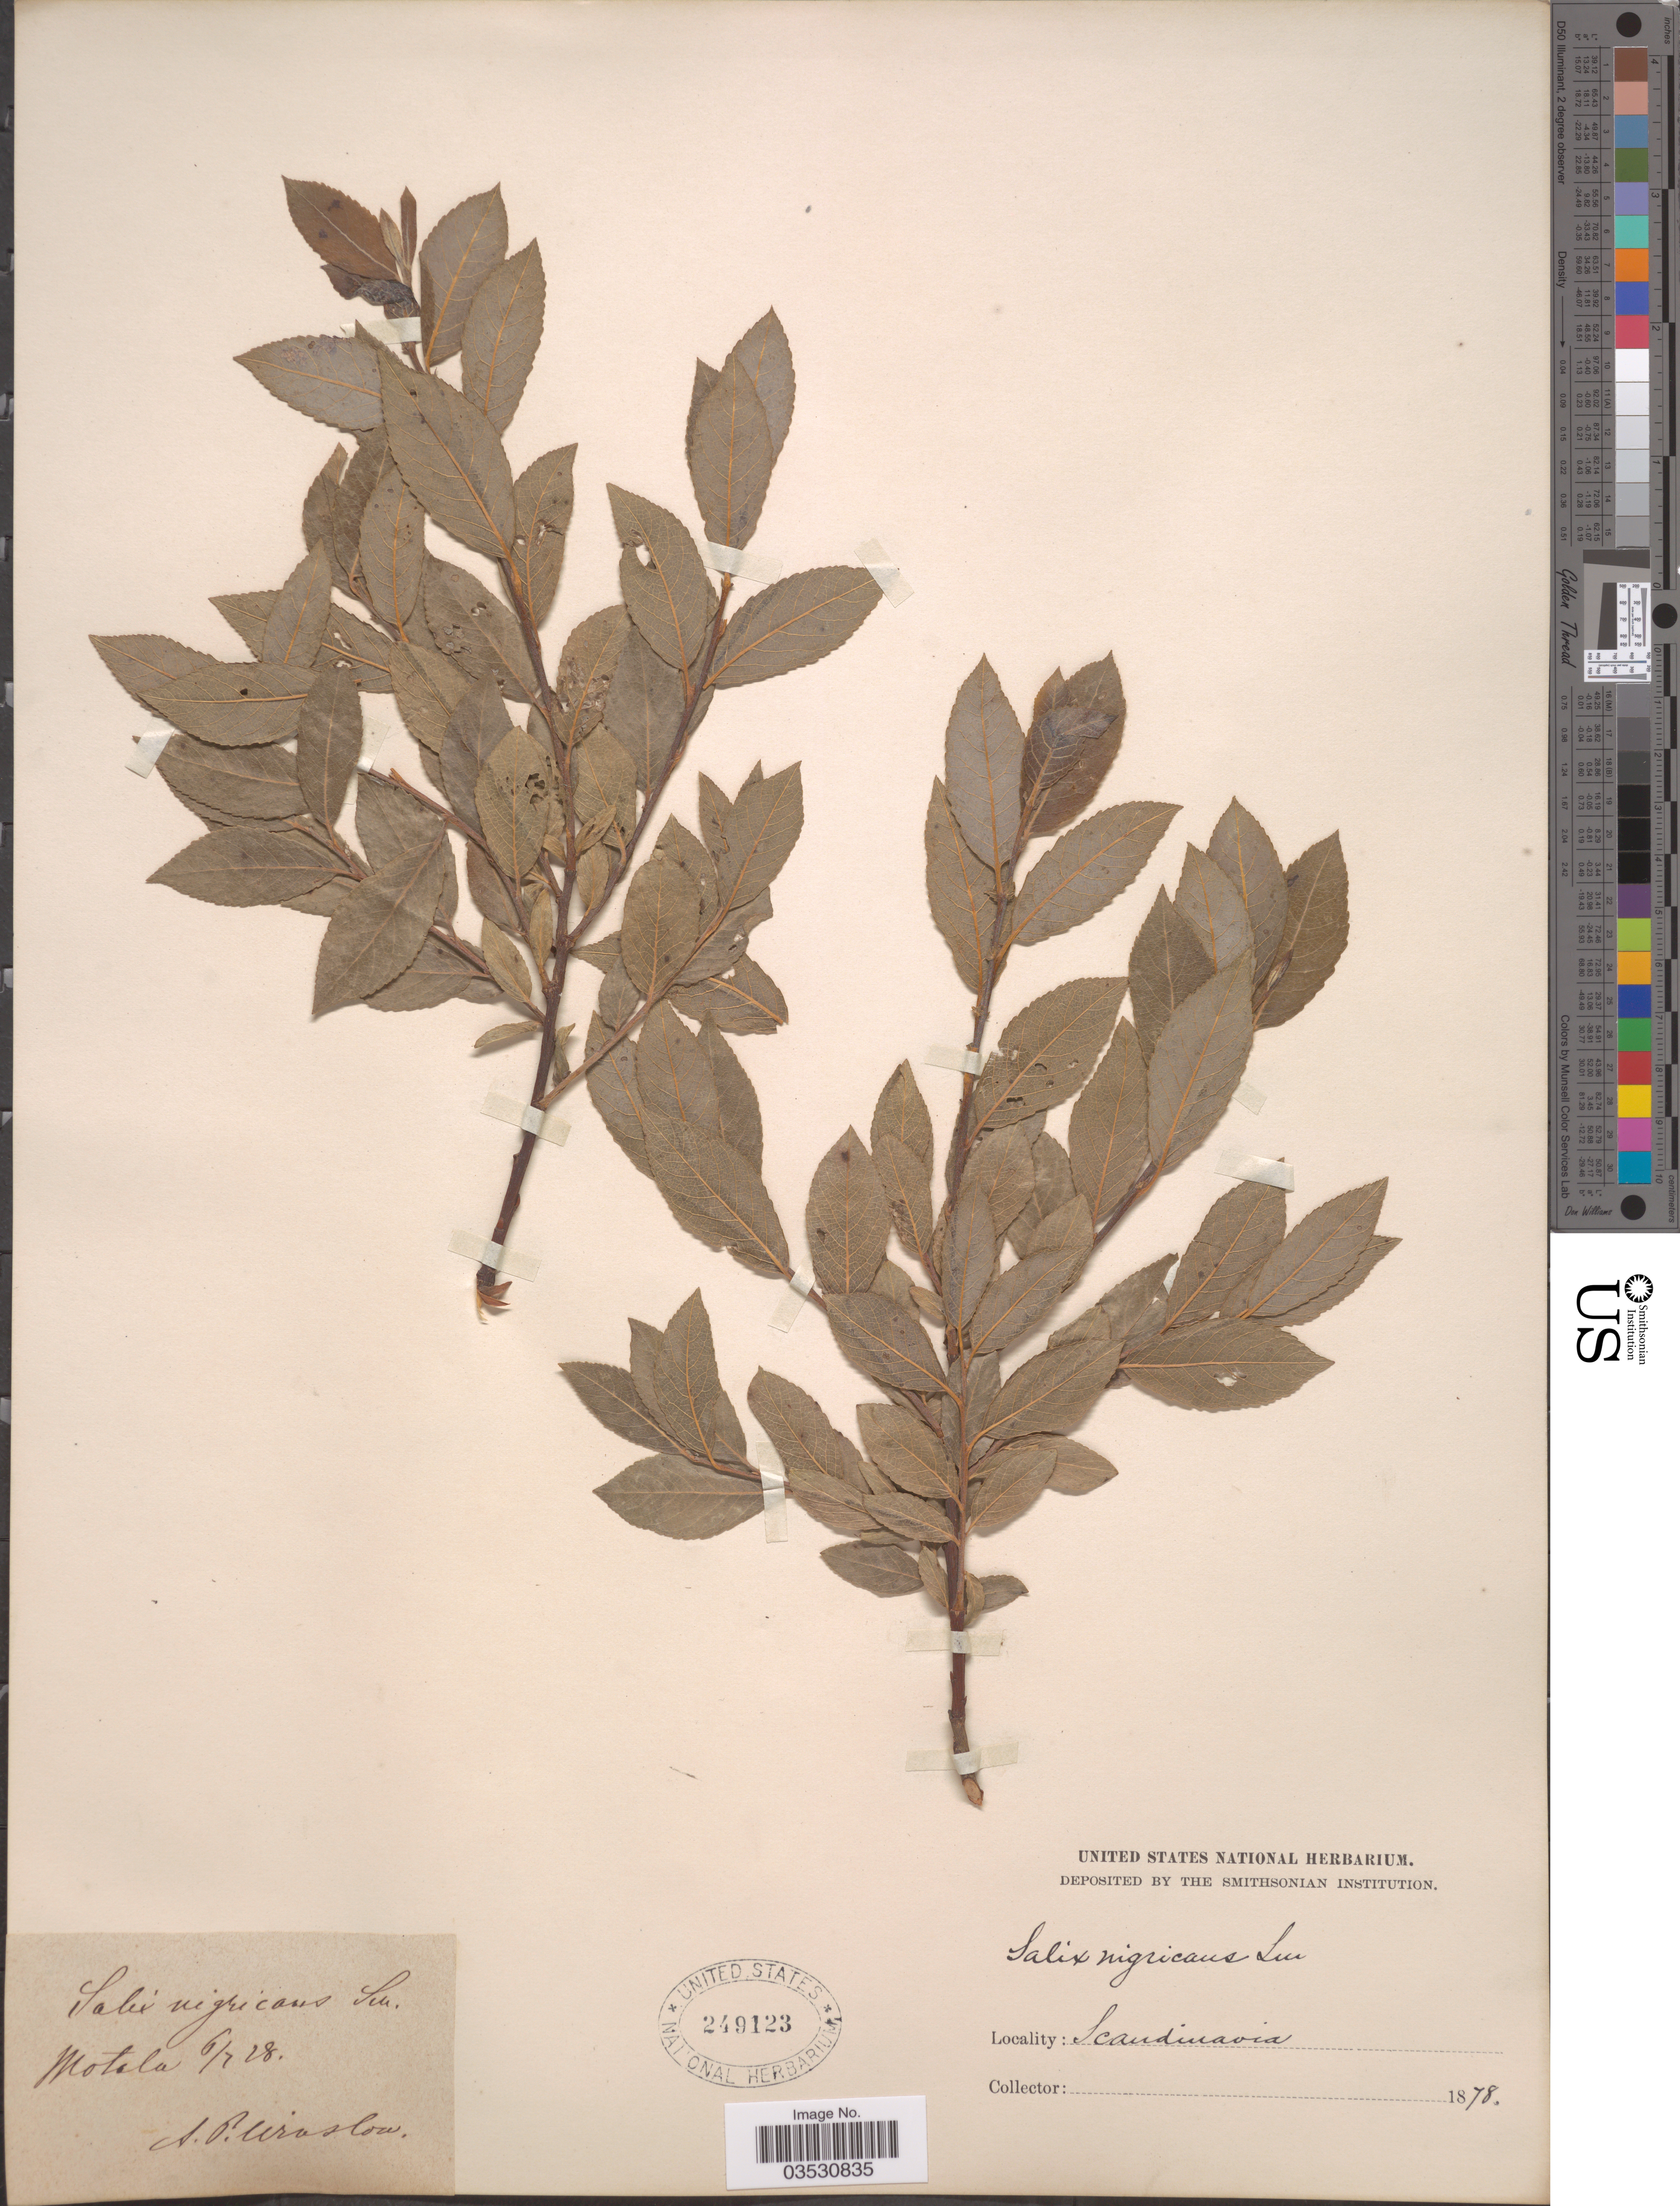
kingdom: Plantae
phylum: Tracheophyta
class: Magnoliopsida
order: Malpighiales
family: Salicaceae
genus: Salix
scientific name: Salix nigricans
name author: Sm.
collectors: A. Winslow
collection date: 1878-07-06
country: Sweden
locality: Scandinavia. Motala.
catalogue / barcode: US 249123